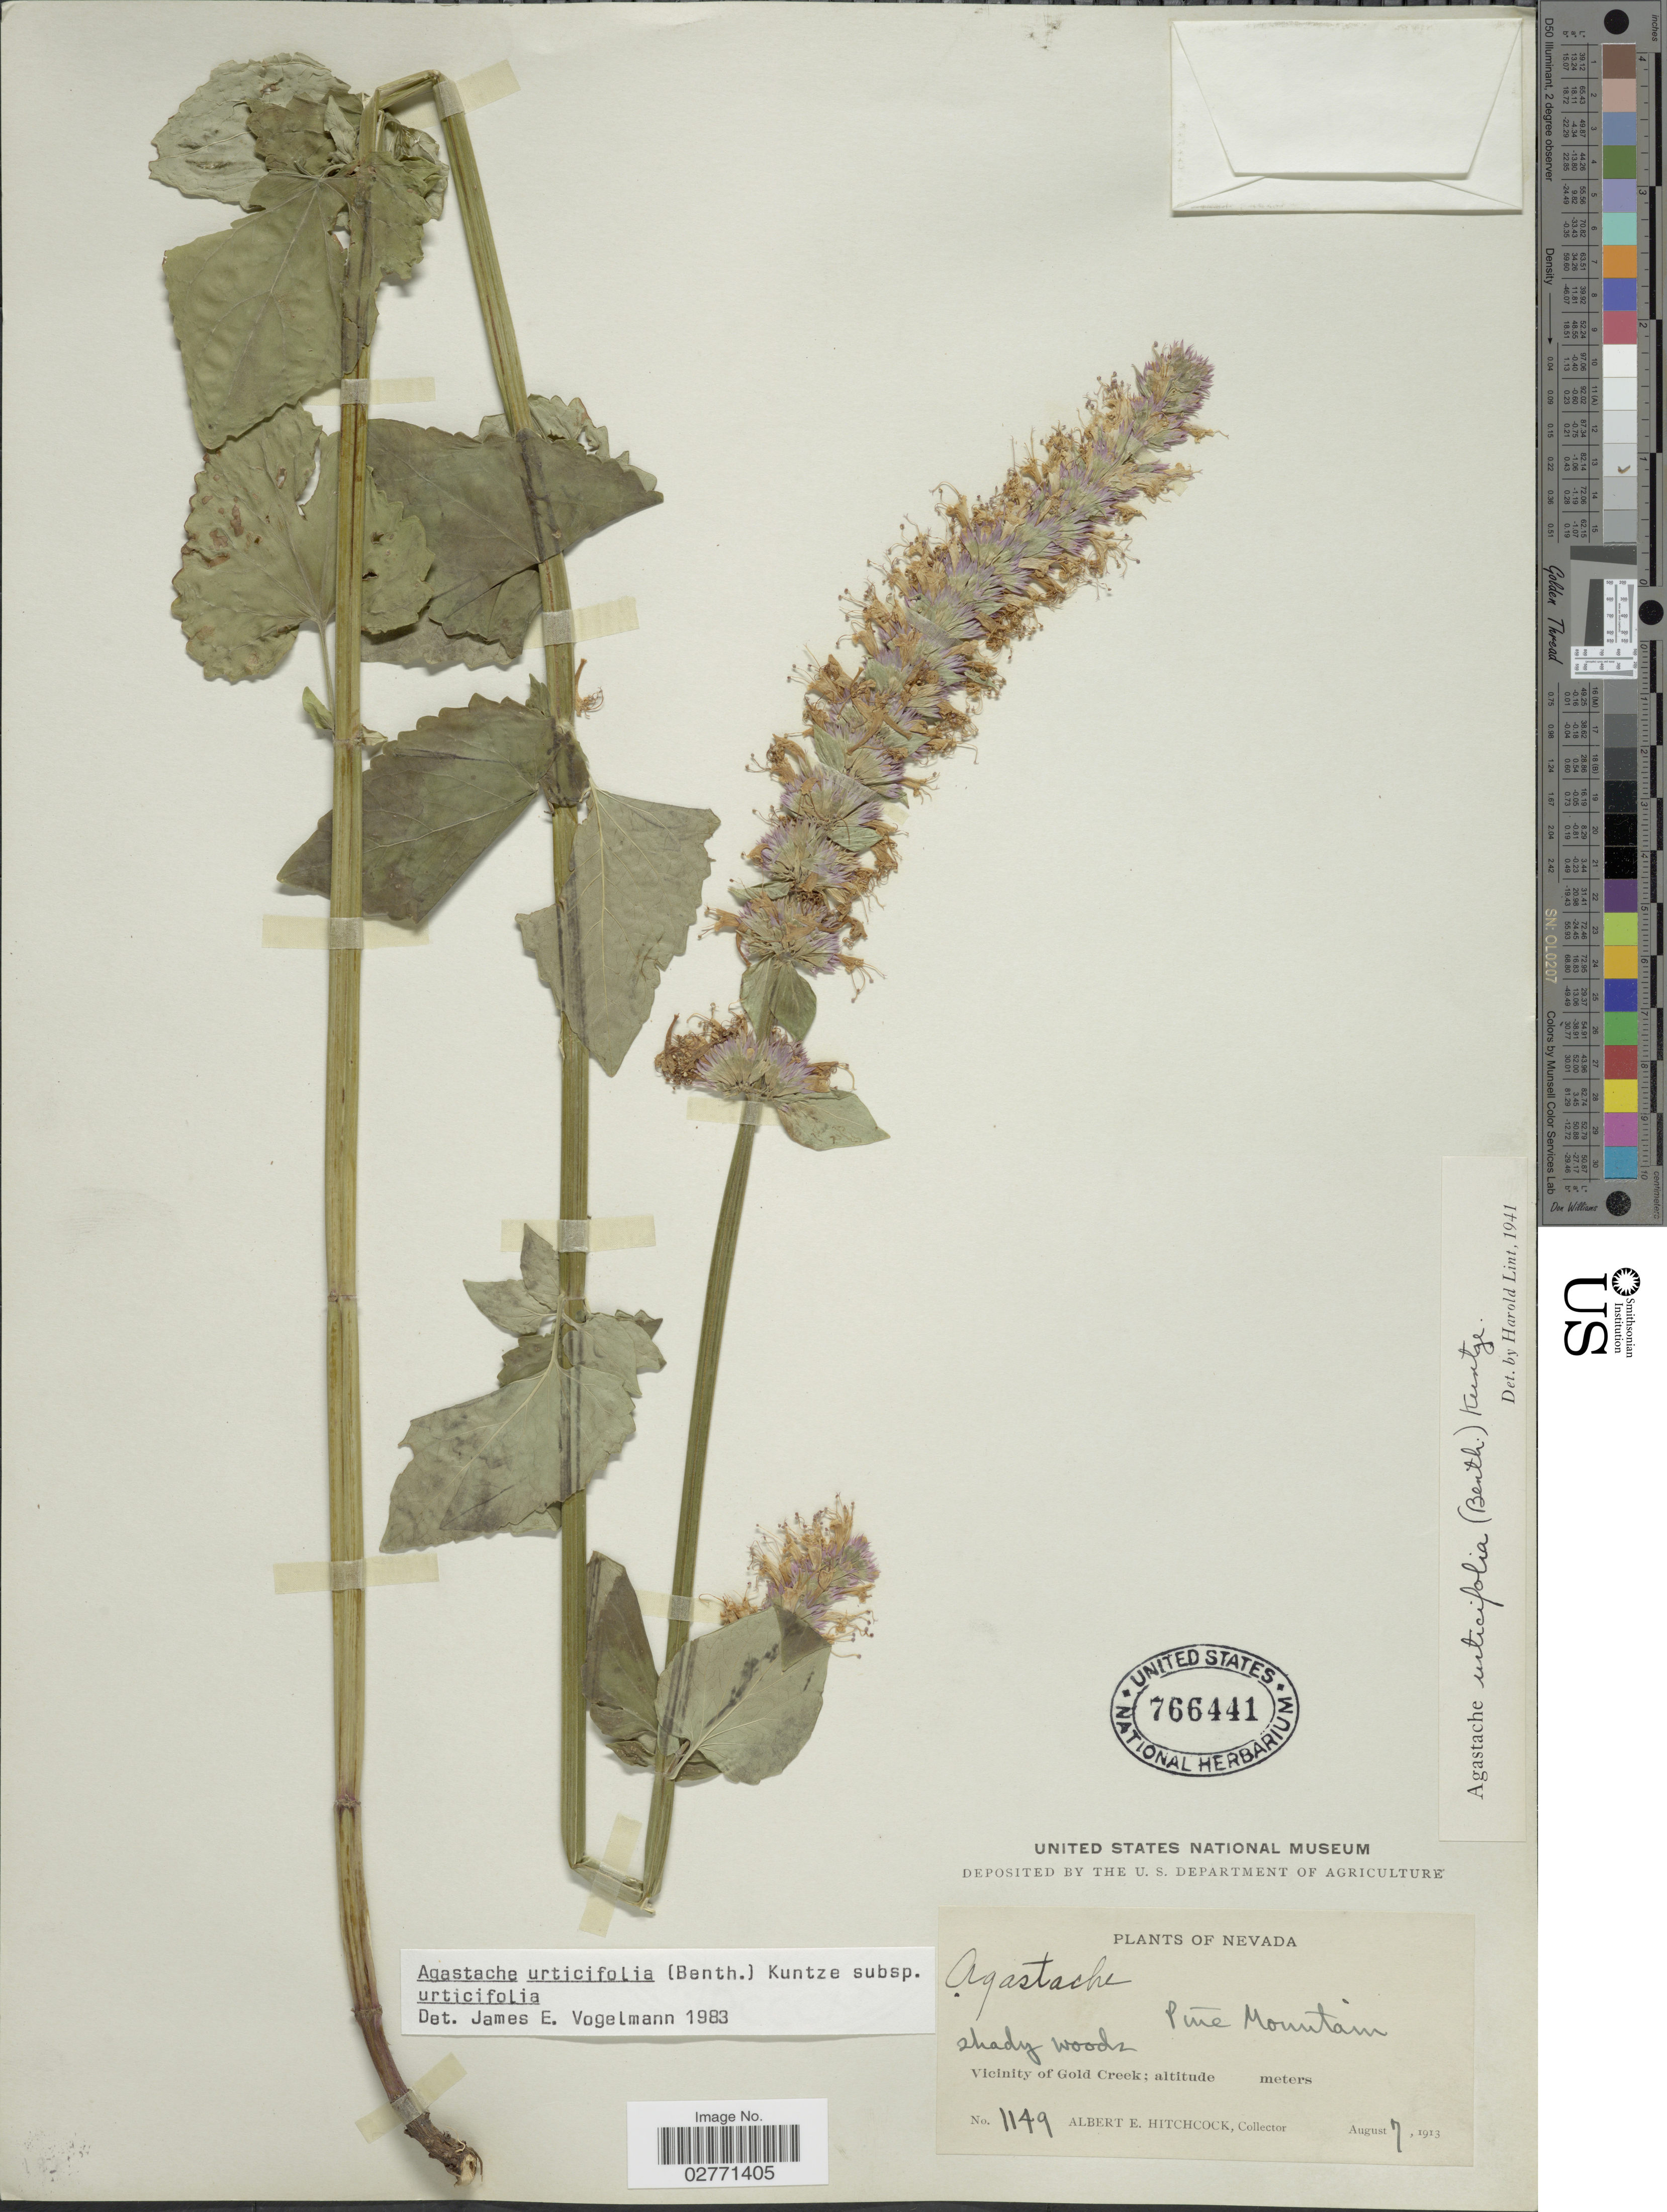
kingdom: Plantae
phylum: Tracheophyta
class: Magnoliopsida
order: Lamiales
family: Lamiaceae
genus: Agastache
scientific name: Agastache urticifolia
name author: (Benth.) Kuntze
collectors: A. Hitchcock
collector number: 1149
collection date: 1913-08-07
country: United States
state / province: Nevada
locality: Pine Mountain, shady woods. Vicinity of Gold Creek.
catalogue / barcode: US 766441